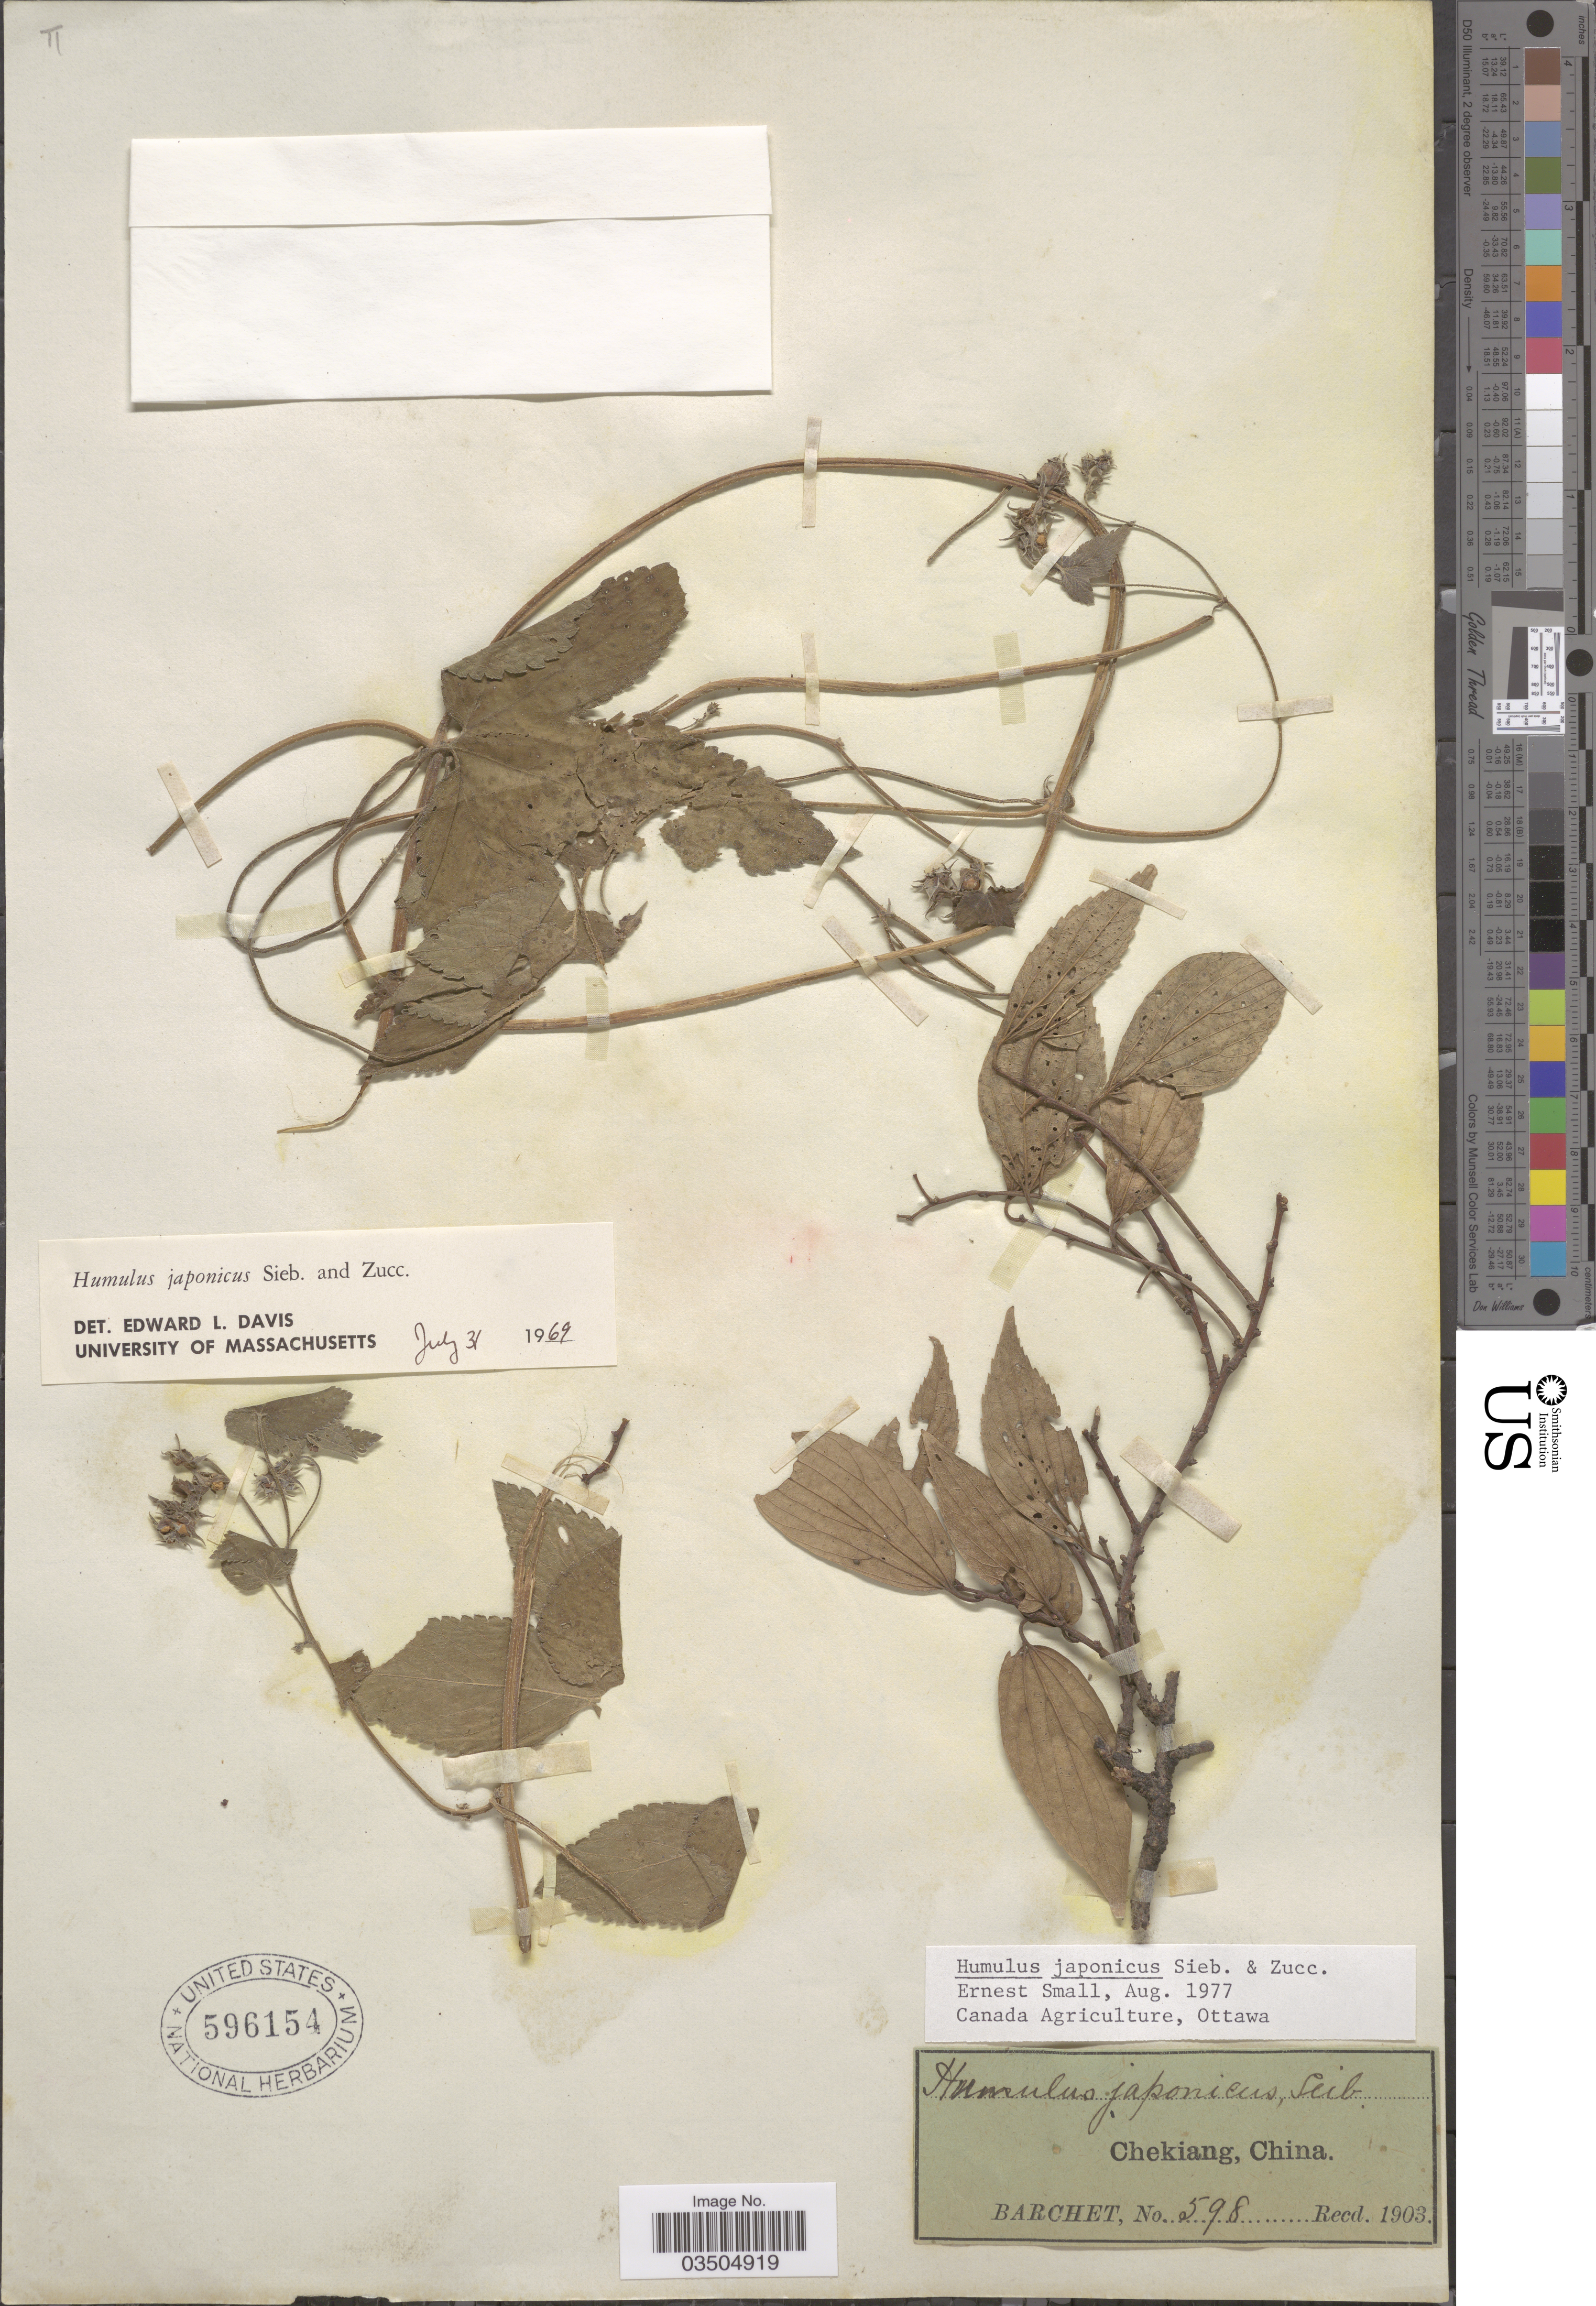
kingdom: Plantae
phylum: Tracheophyta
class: Magnoliopsida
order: Rosales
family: Cannabaceae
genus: Humulus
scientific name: Humulus japonicus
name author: Siebold & Zucc.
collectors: Barchet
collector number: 598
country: China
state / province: Zhejiang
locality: Chekiang.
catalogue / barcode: US 596154